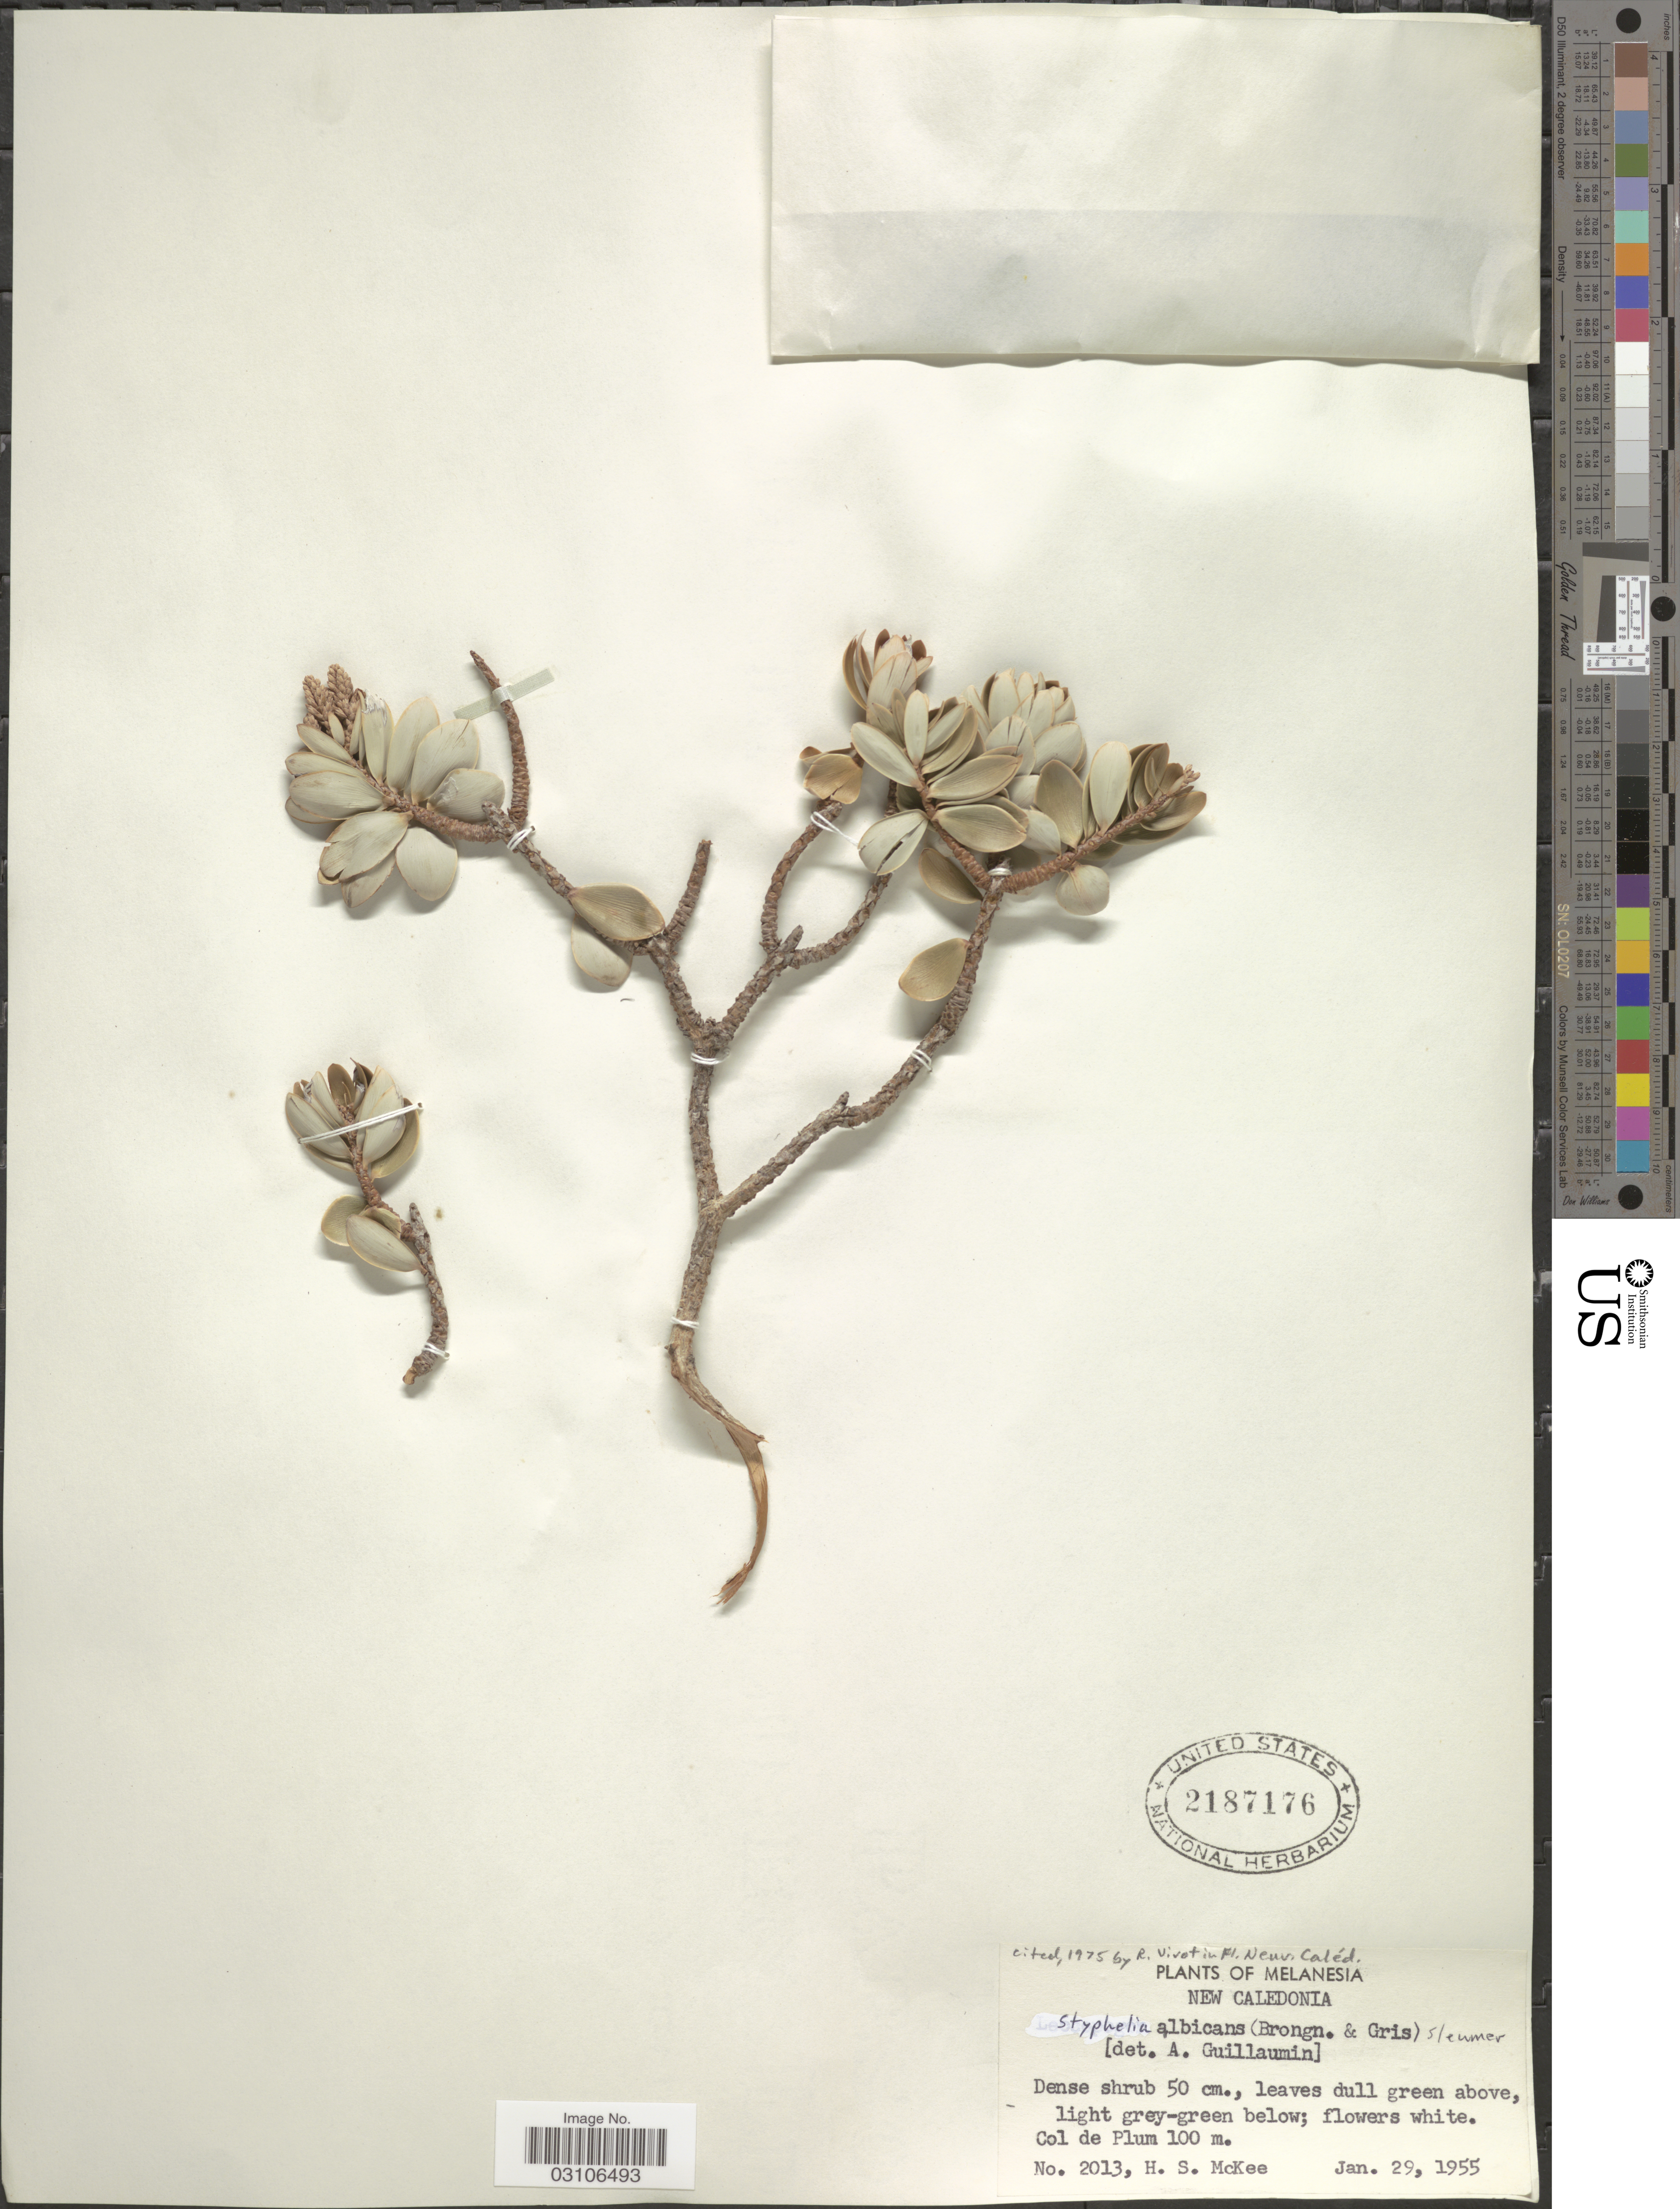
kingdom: Plantae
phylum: Tracheophyta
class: Magnoliopsida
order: Ericales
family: Ericaceae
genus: Styphelia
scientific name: Styphelia albicans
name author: (Brongn. & Gris) Sleumer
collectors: H. S. McKee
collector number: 2013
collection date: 1955-01-29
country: New Caledonia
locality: Col de Plum.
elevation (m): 100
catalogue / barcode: US 2187176